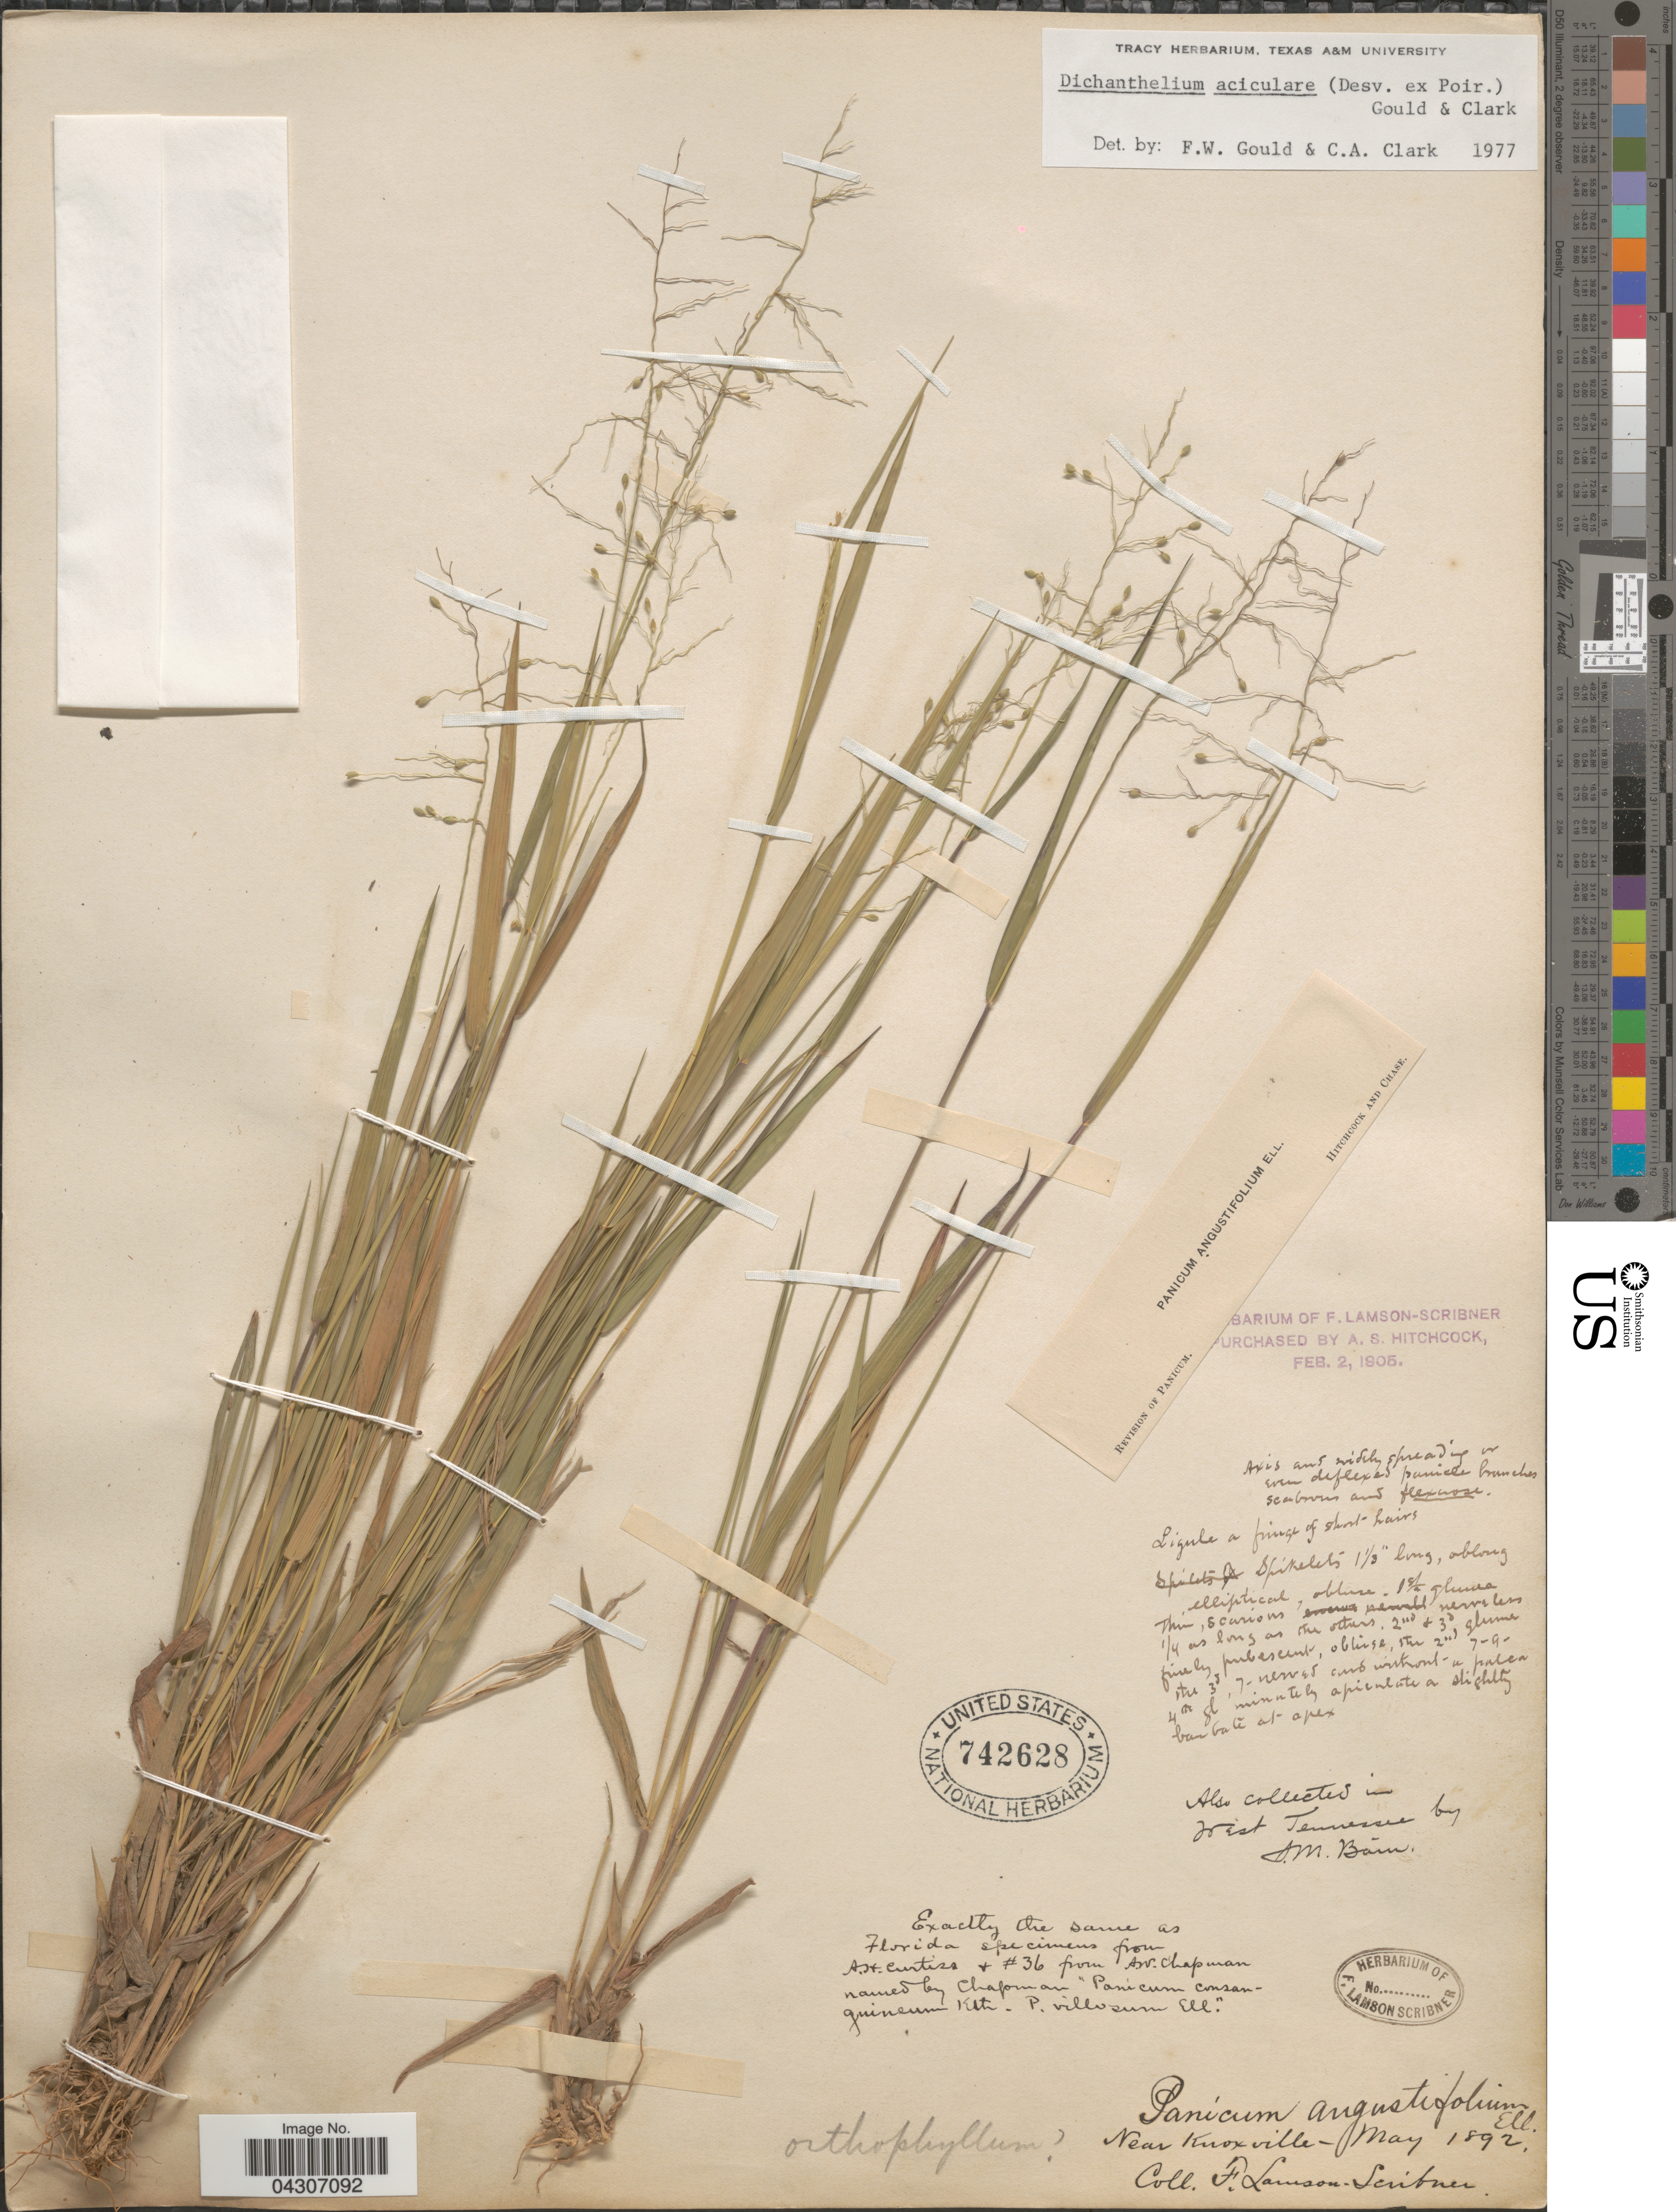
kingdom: Plantae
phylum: Tracheophyta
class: Liliopsida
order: Poales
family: Poaceae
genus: Dichanthelium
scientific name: Dichanthelium aciculare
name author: (Desv. ex Poir.) Gould & C.A. Clark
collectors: S. M. Bain & F. Lamson-Scribner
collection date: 1892-05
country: United States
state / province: Tennessee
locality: West Tennessee. Near Knoxville.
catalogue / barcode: US 742628